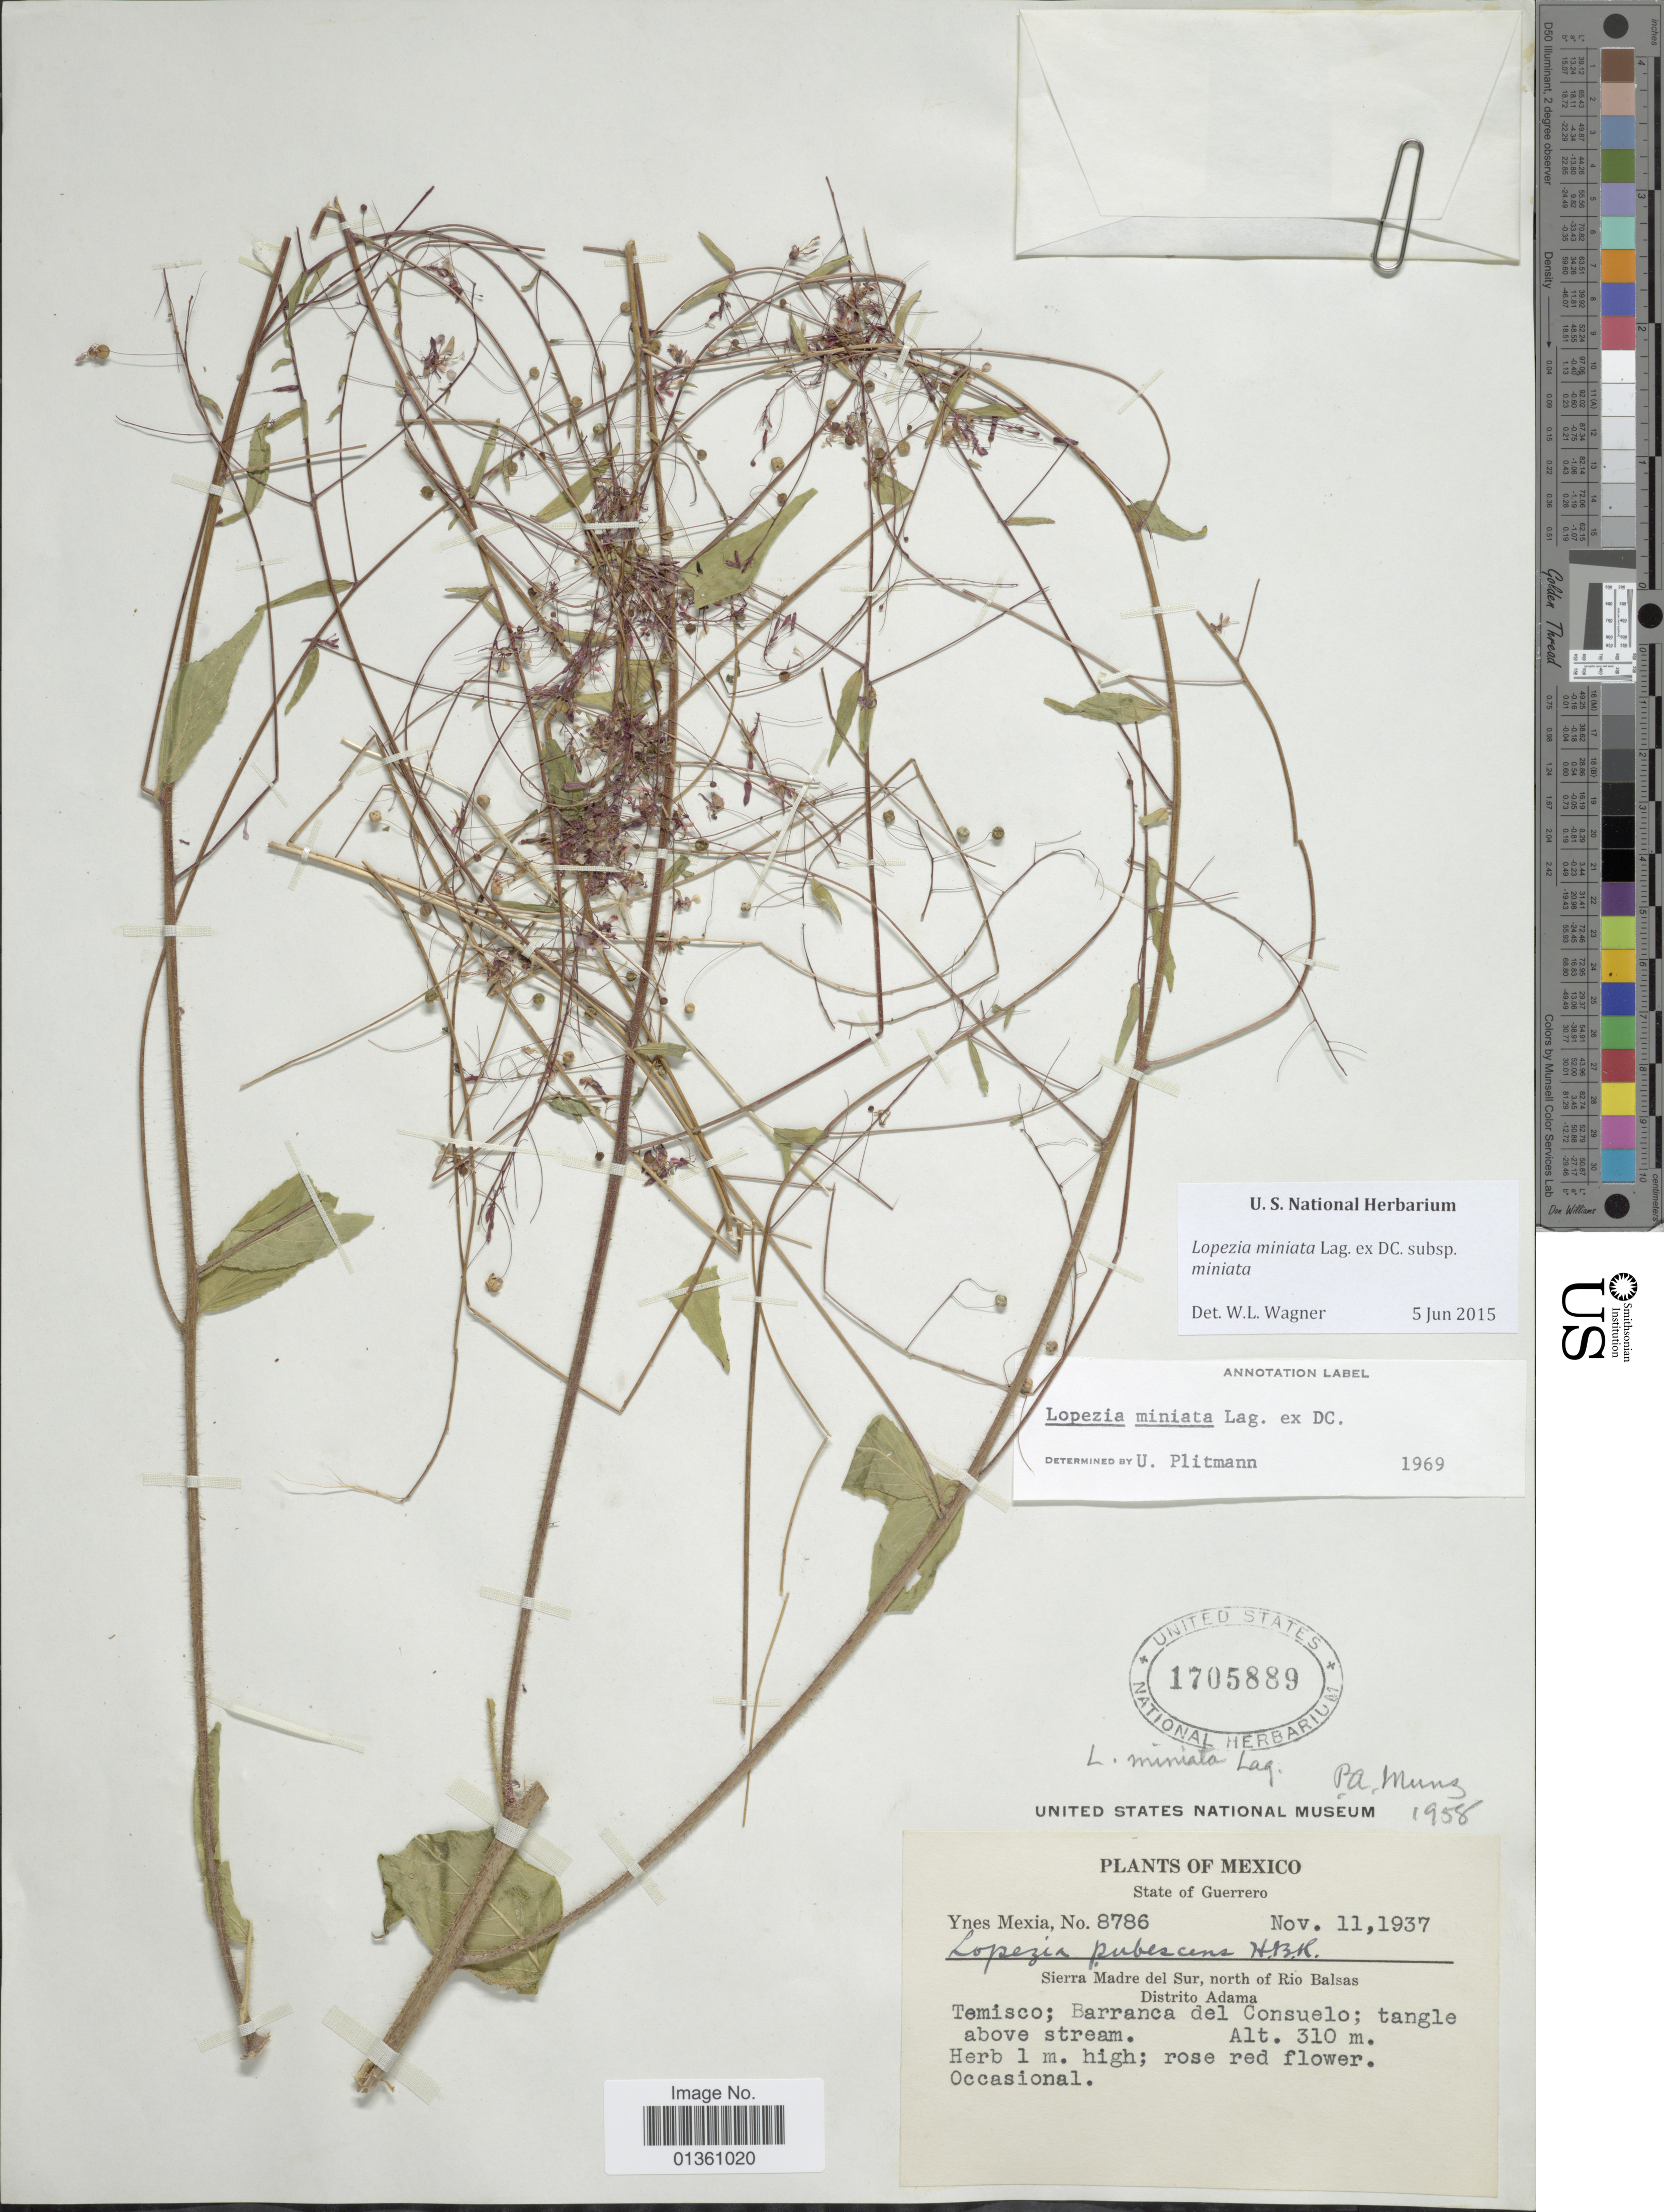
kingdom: Plantae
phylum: Tracheophyta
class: Magnoliopsida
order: Myrtales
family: Onagraceae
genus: Lopezia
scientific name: Lopezia miniata subsp. miniata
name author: Lag. ex DC.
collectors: Y. Mexia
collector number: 8786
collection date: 1937-11-11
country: Mexico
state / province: Guerrero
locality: Sierra Madre del Sur. north of Rio Balsas. Distrito Adama. Temisco; Barranca del Consuelo.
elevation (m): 310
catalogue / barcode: US 1705889